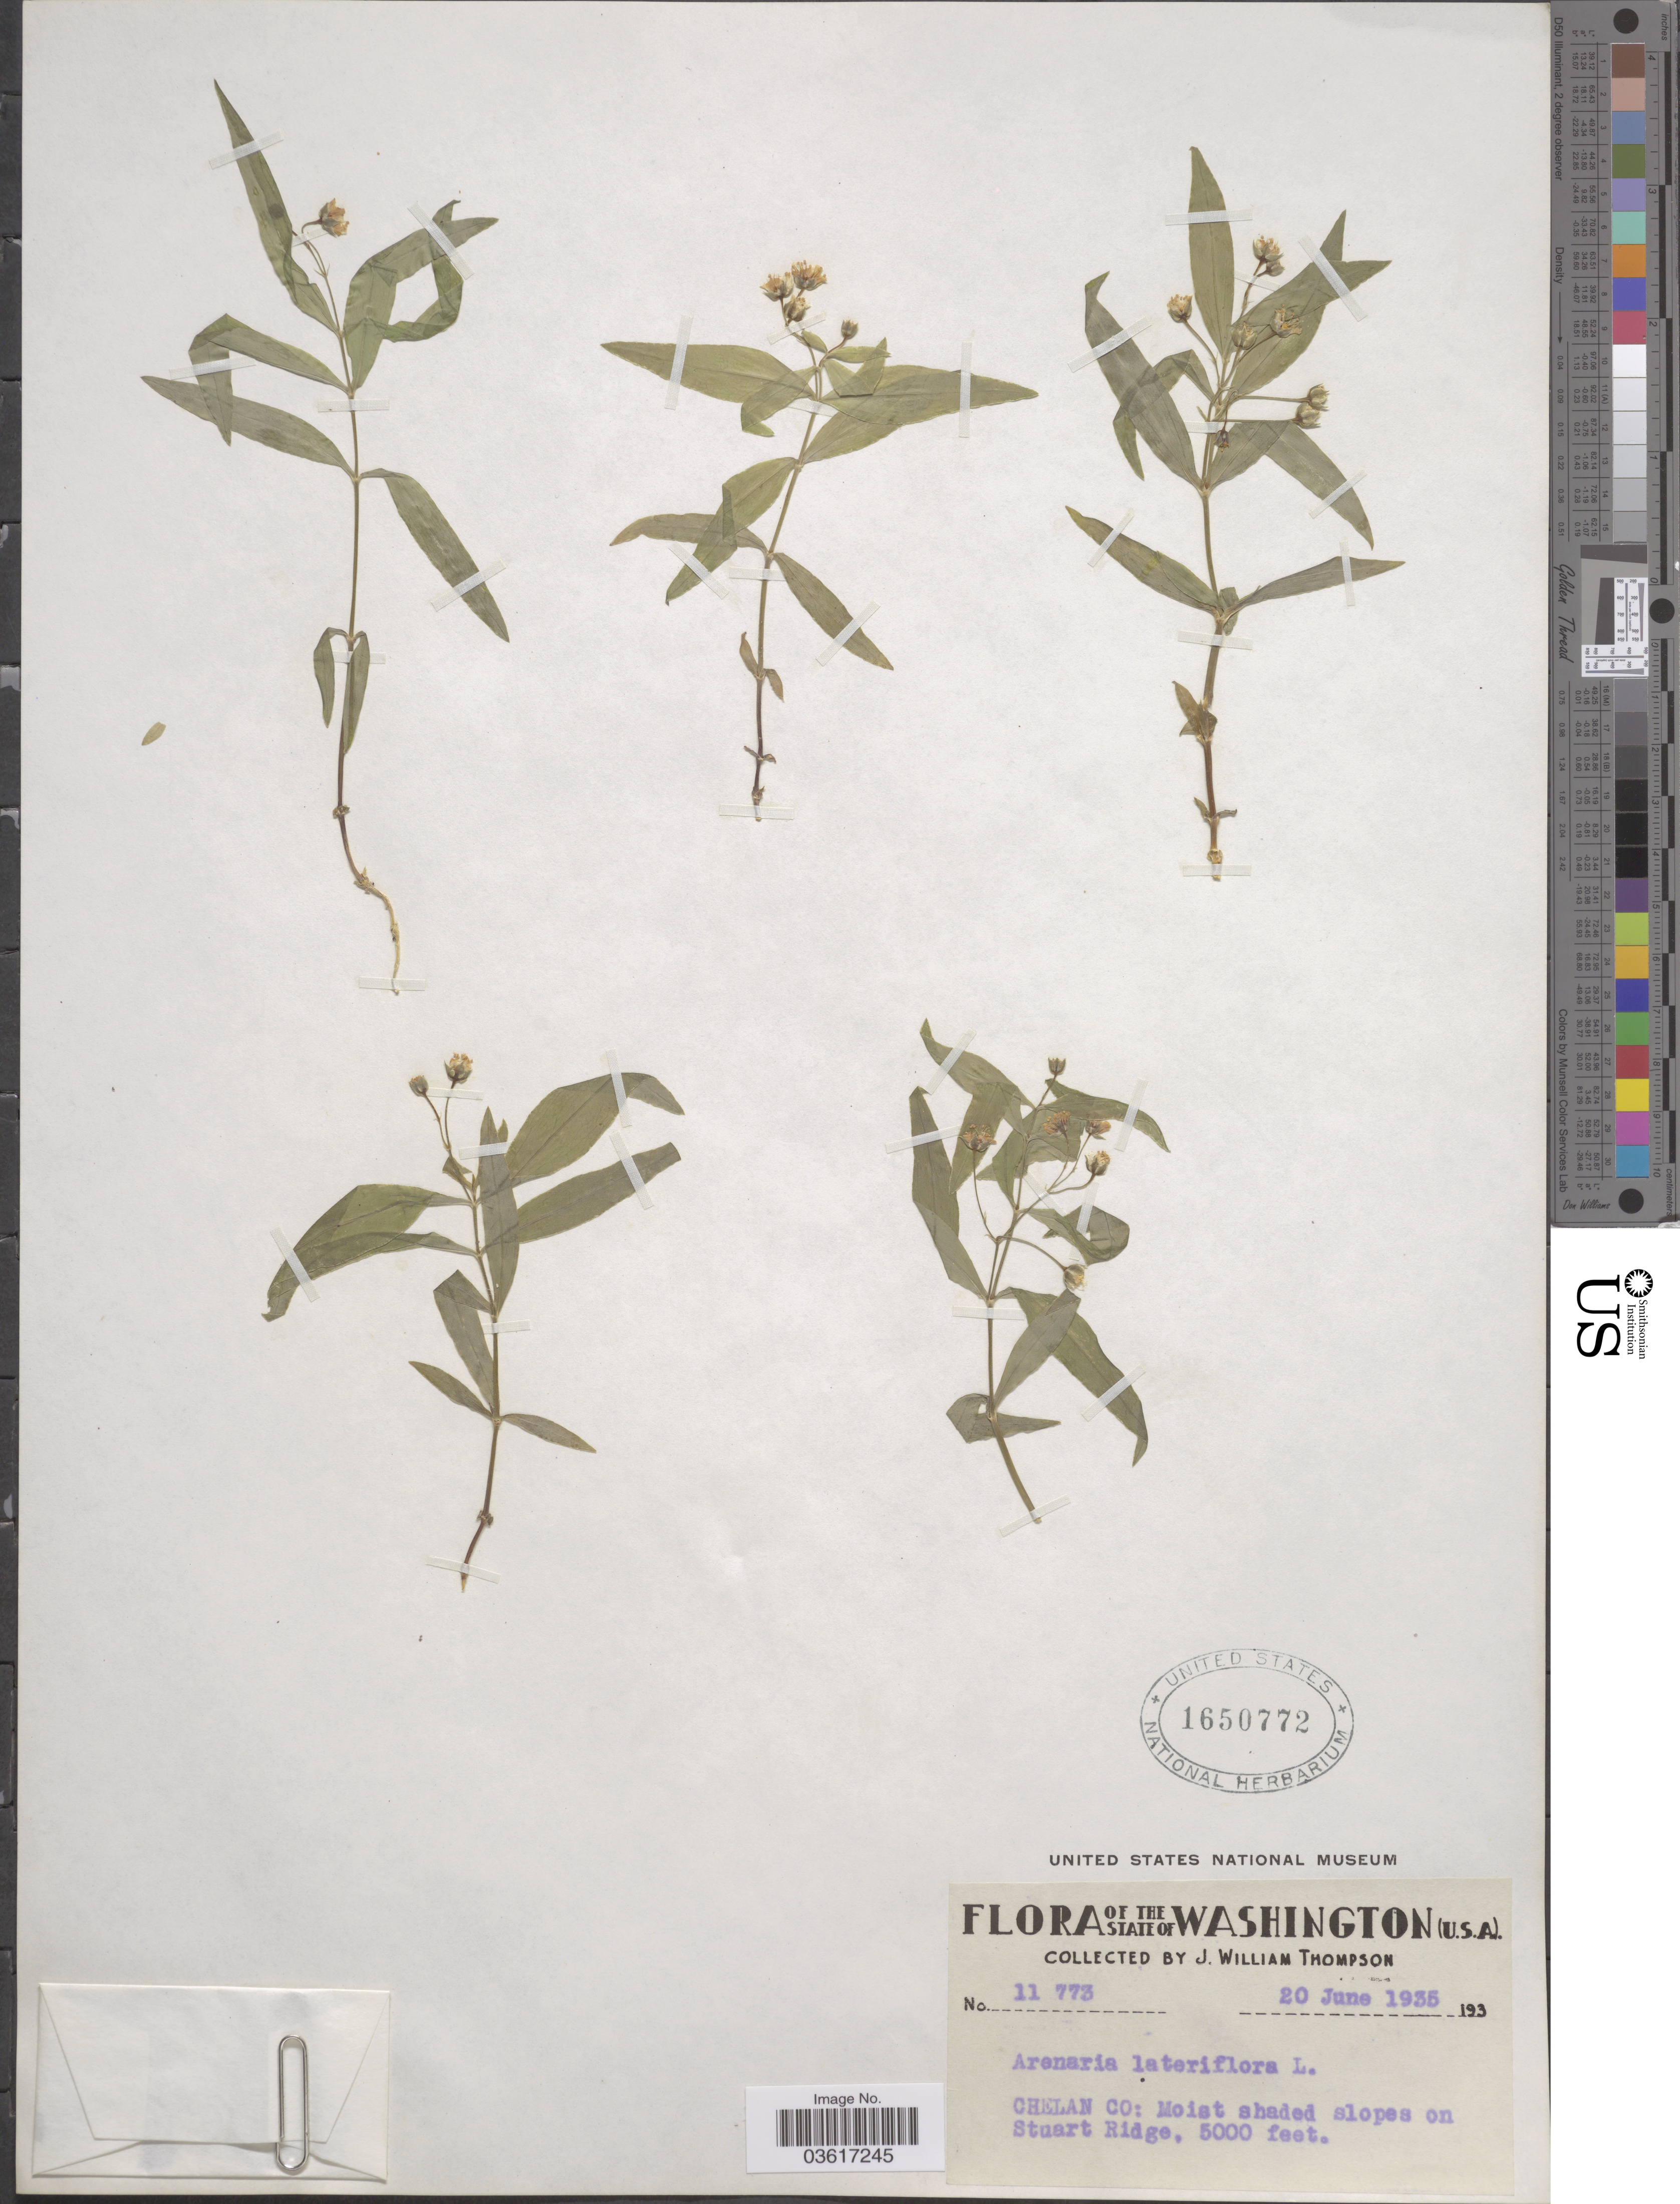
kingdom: Plantae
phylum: Tracheophyta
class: Magnoliopsida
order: Caryophyllales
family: Caryophyllaceae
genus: Moehringia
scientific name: Moehringia macrophylla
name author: (Hook.) Fenzl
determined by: Strong, Mark T., (BOT), Smithsonian Institution - National Museum of Natural History (UNITED STATES)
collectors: J. W. Thompson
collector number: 11773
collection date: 1935-06-20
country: United States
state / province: Washington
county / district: Chelan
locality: U.S.A. Chelan Co: slopes on Stuart Ridge.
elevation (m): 1524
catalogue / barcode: US 1650772